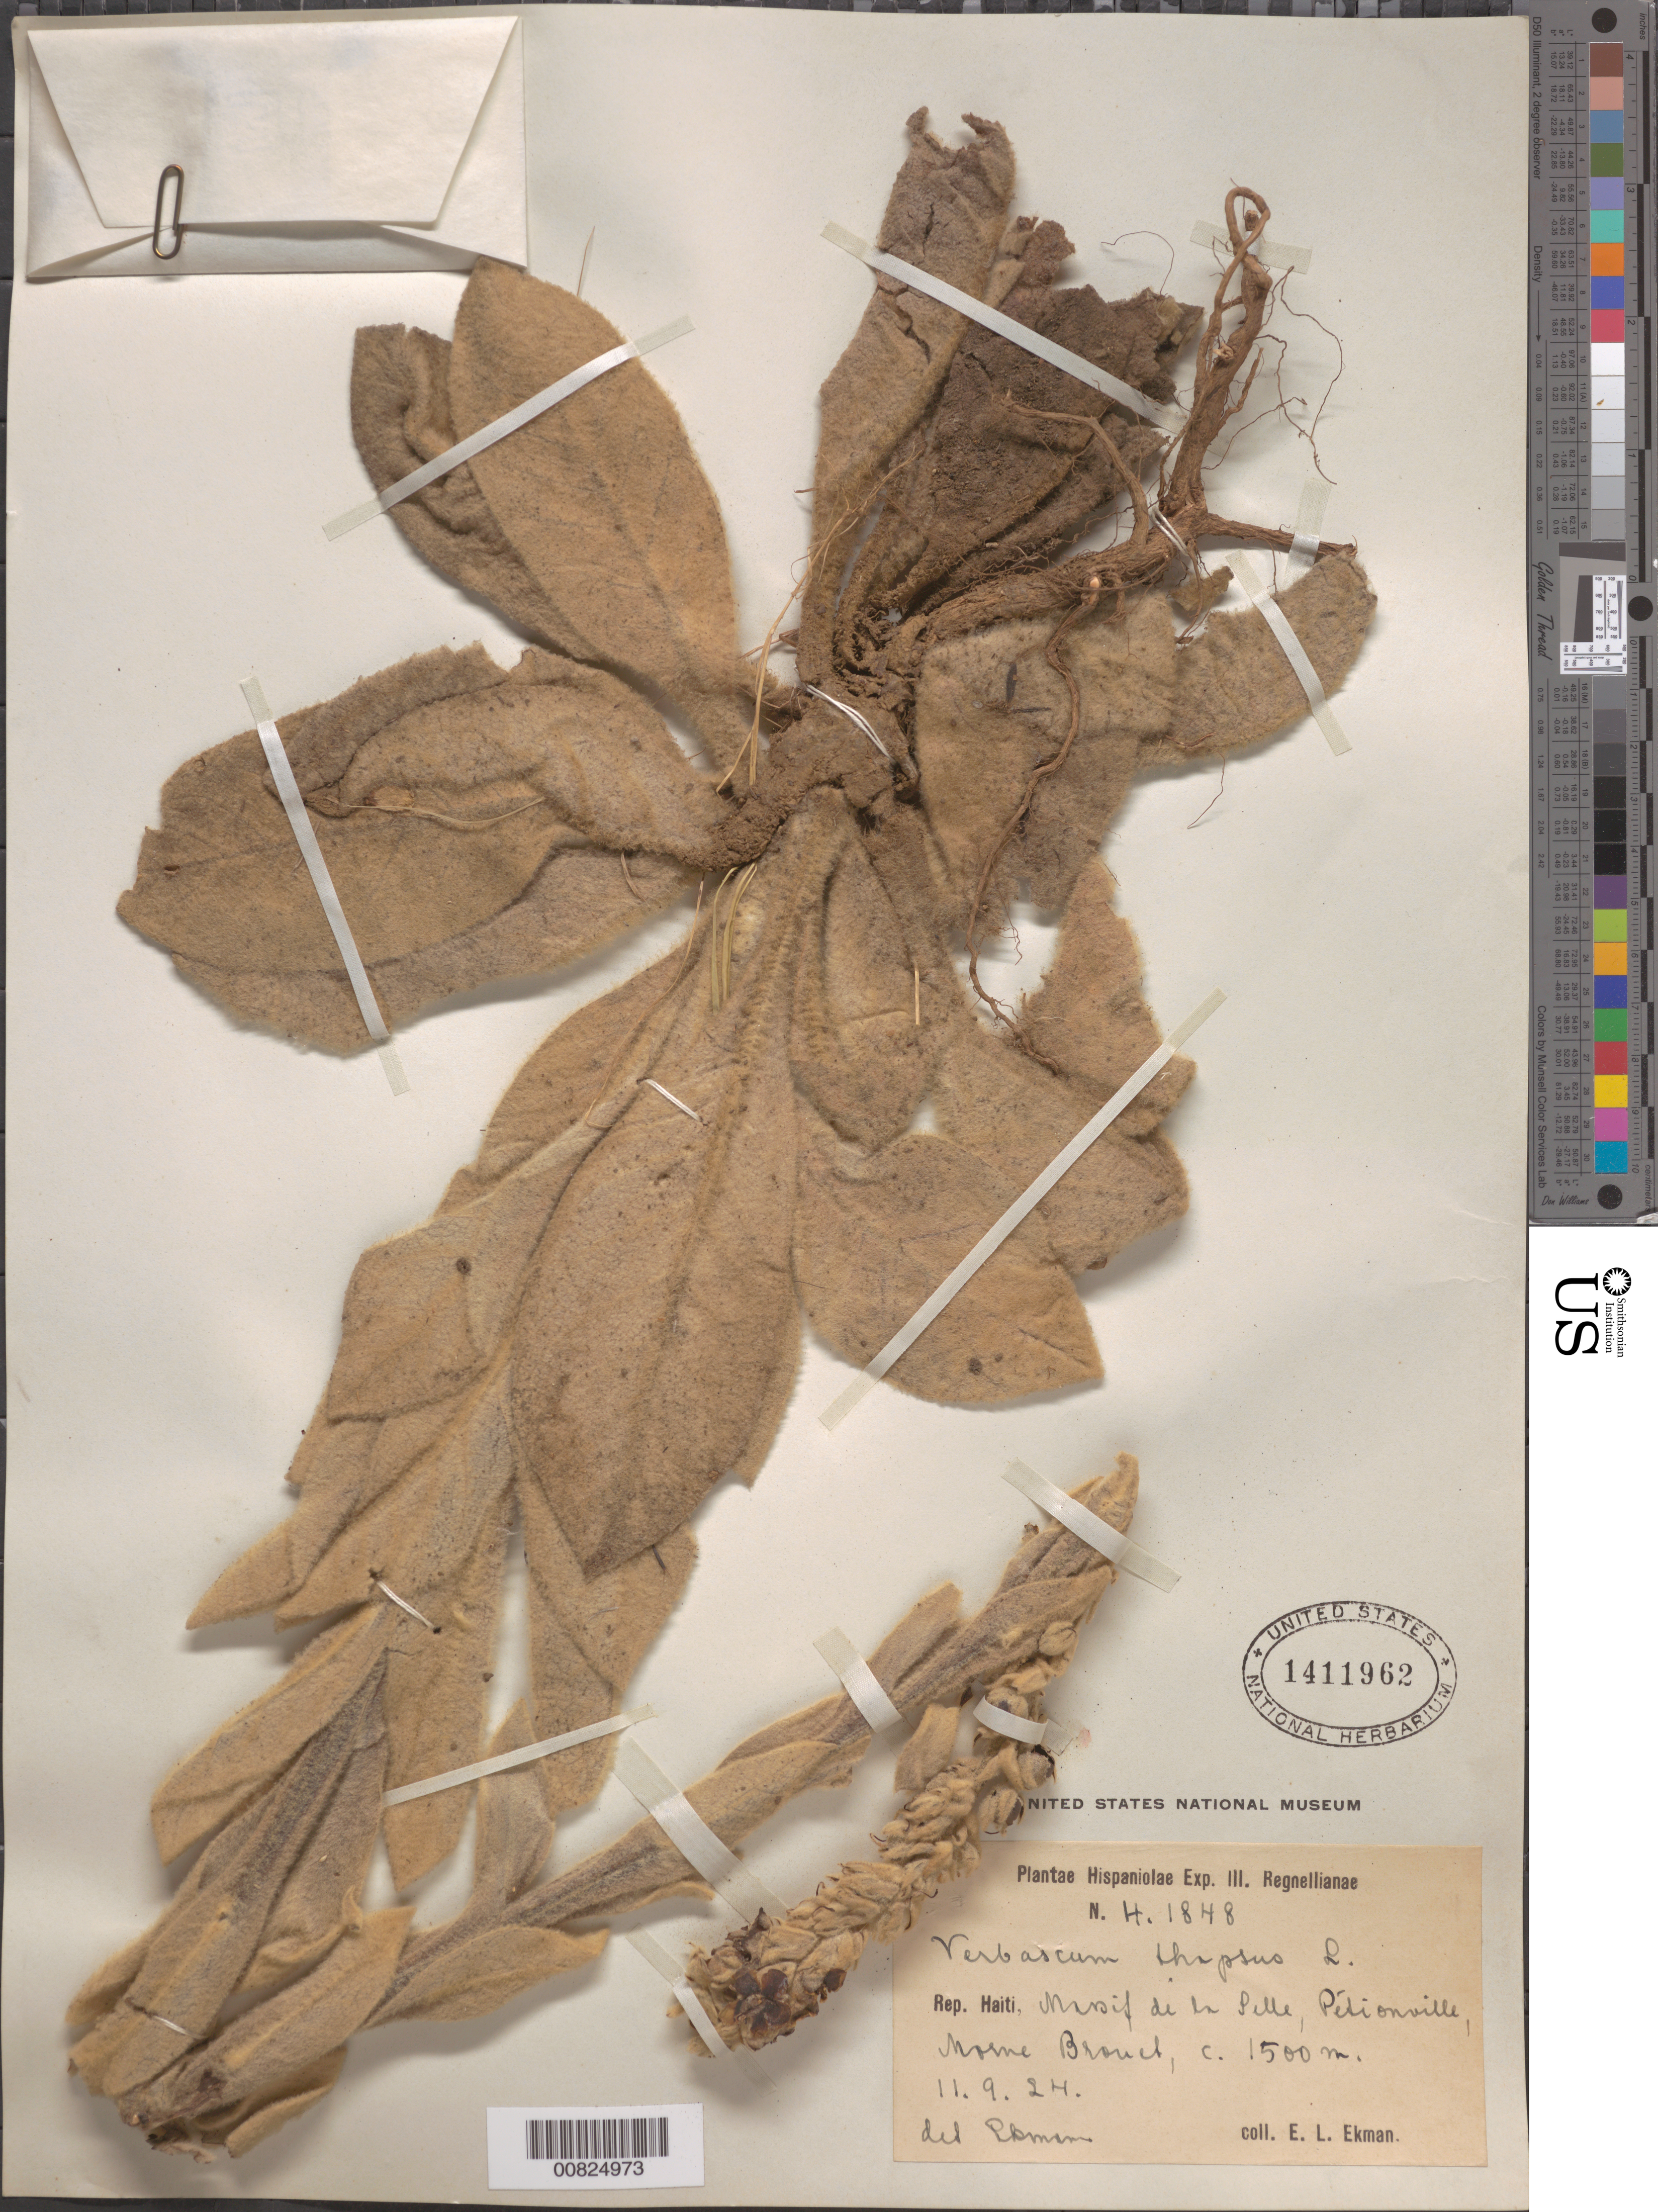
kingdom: Plantae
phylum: Tracheophyta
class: Magnoliopsida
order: Lamiales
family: Scrophulariaceae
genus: Verbascum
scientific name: Verbascum thapsus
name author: L.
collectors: E. L. Ekman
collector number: H 1848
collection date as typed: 11 Nov 1924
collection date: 1924-11-11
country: Haiti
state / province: Ouest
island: Hispaniola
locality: Massif de la Selle, Pétionville, Morne Brouet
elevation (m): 1500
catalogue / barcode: US 1411962